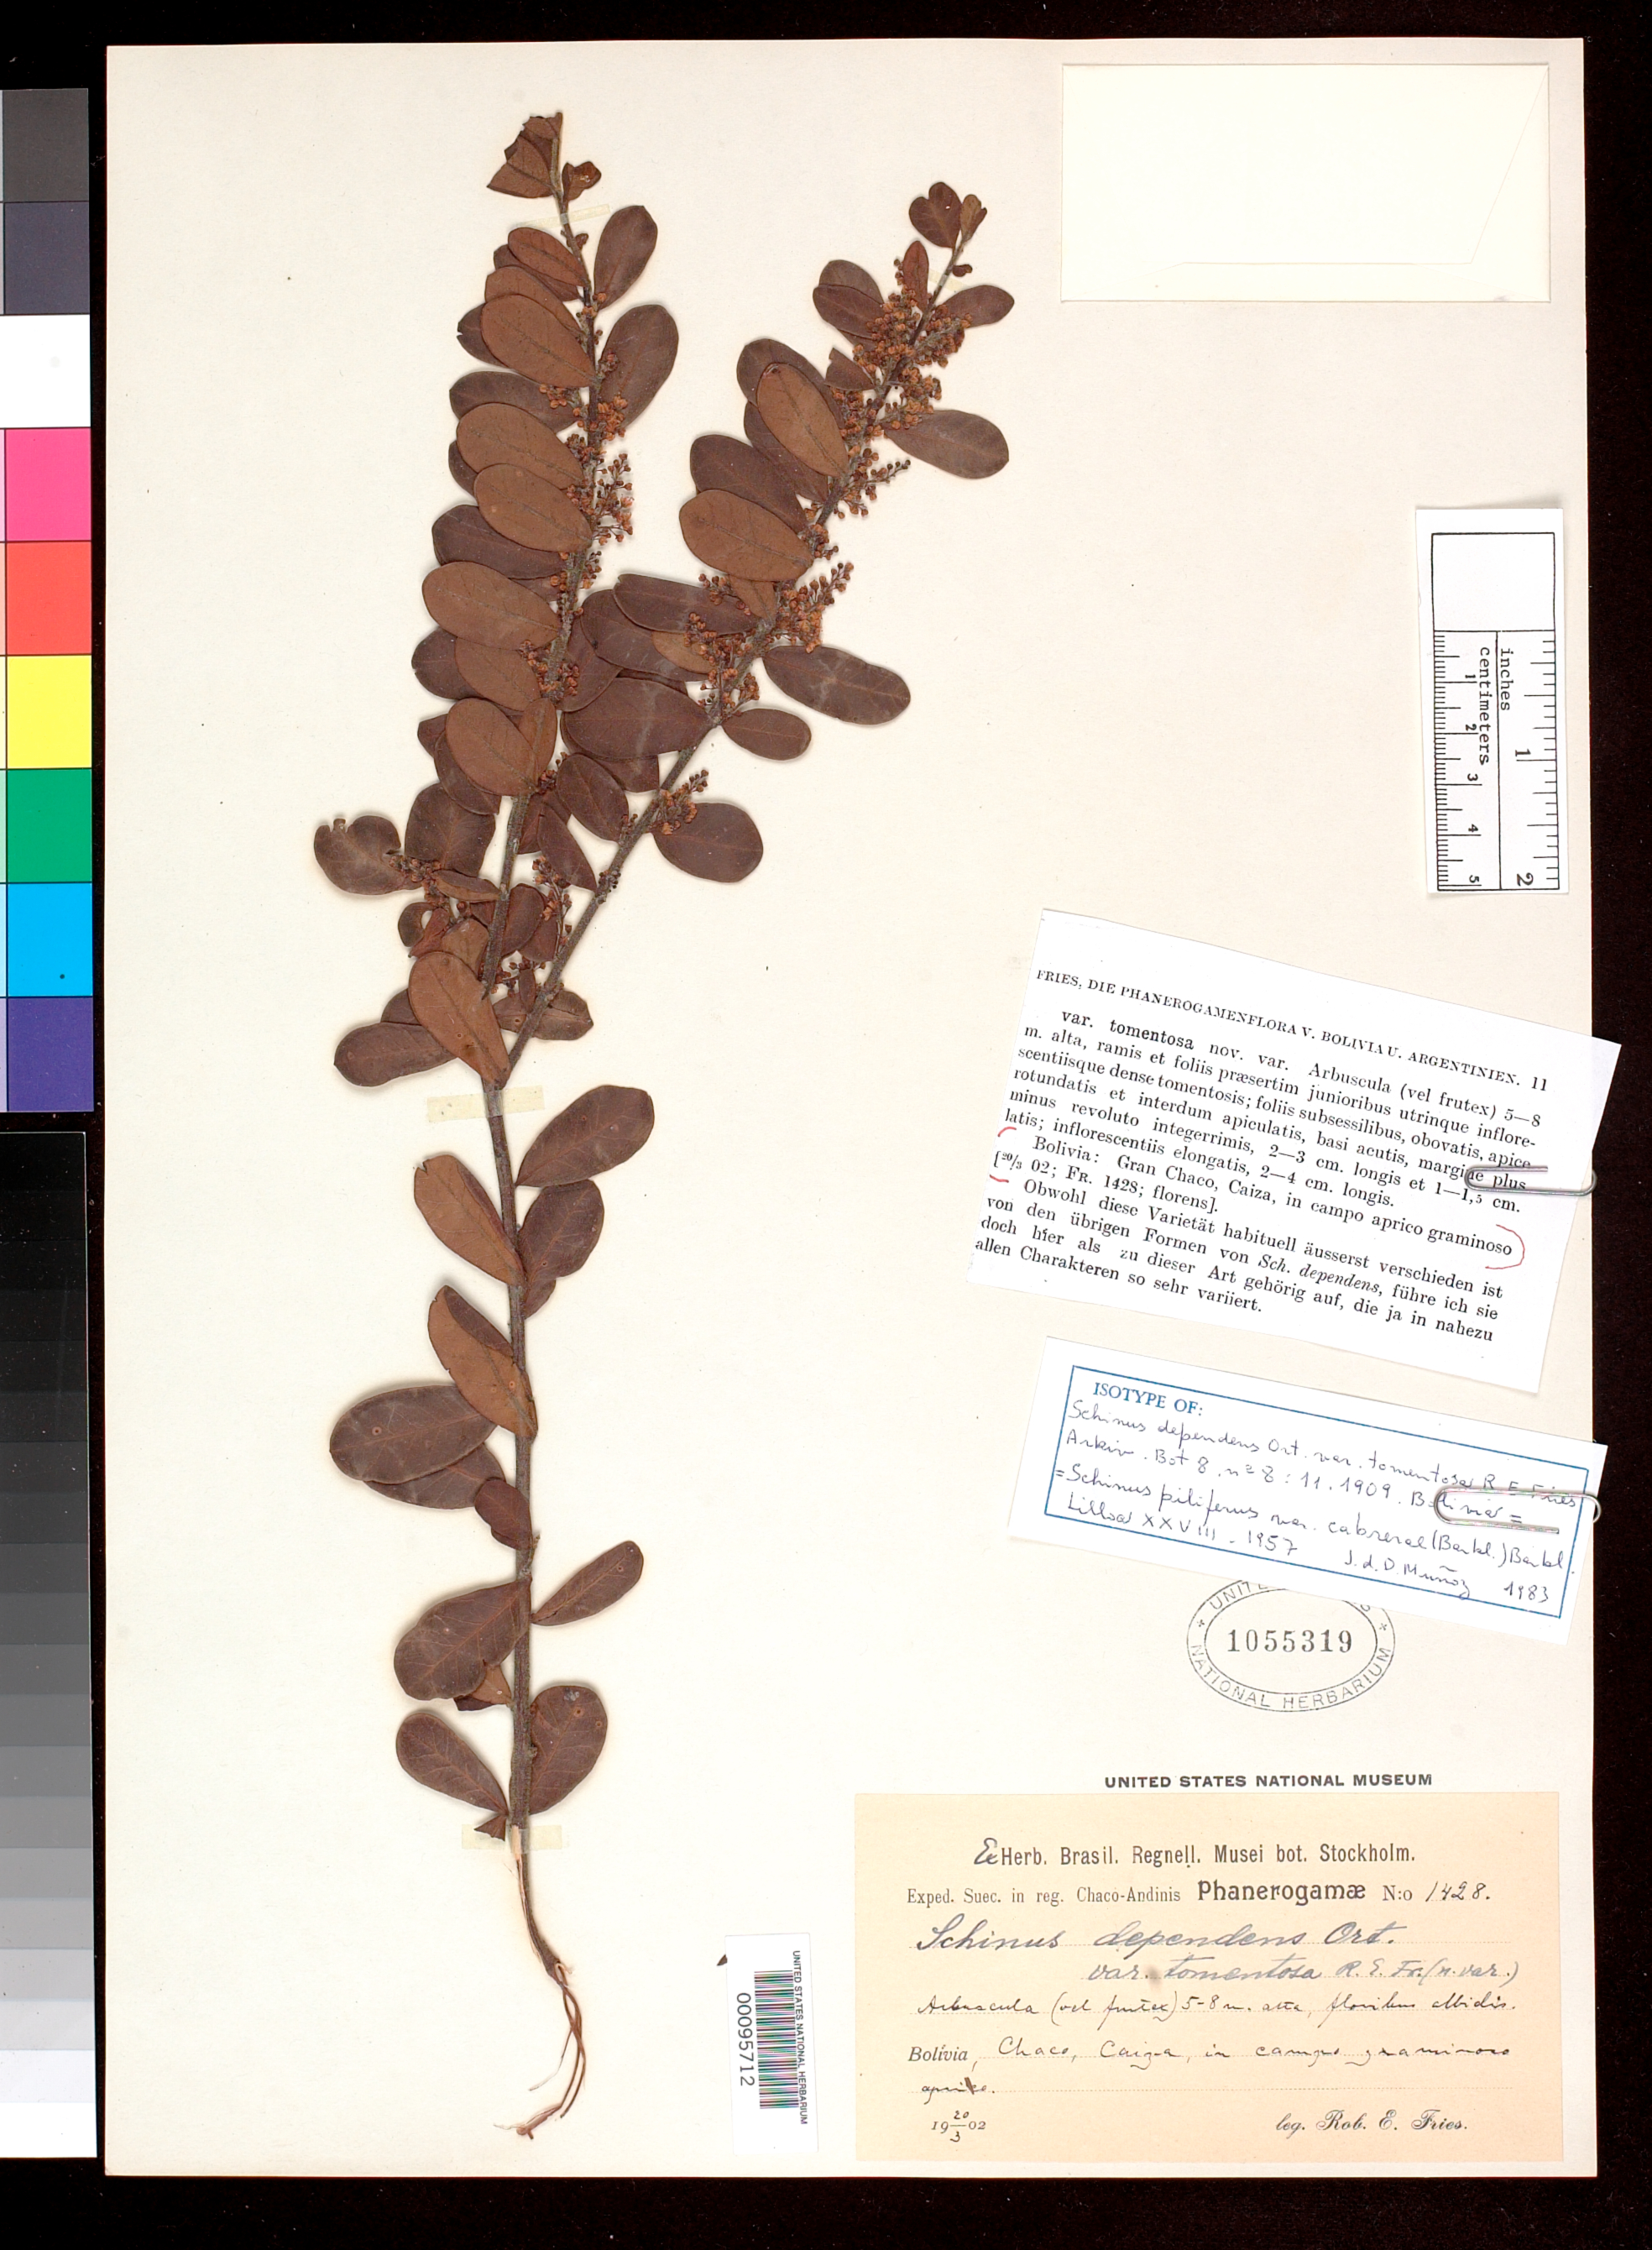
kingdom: Plantae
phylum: Tracheophyta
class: Magnoliopsida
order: Sapindales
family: Anacardiaceae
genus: Schinus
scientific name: Schinus dependens var. tomentosa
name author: R.E. Fr.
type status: Isotype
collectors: R. E. Fries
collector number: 1428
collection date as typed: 20 Mar 1902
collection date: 1902-03-20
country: Bolivia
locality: Gran Choco, Caiza.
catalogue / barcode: US 1055319